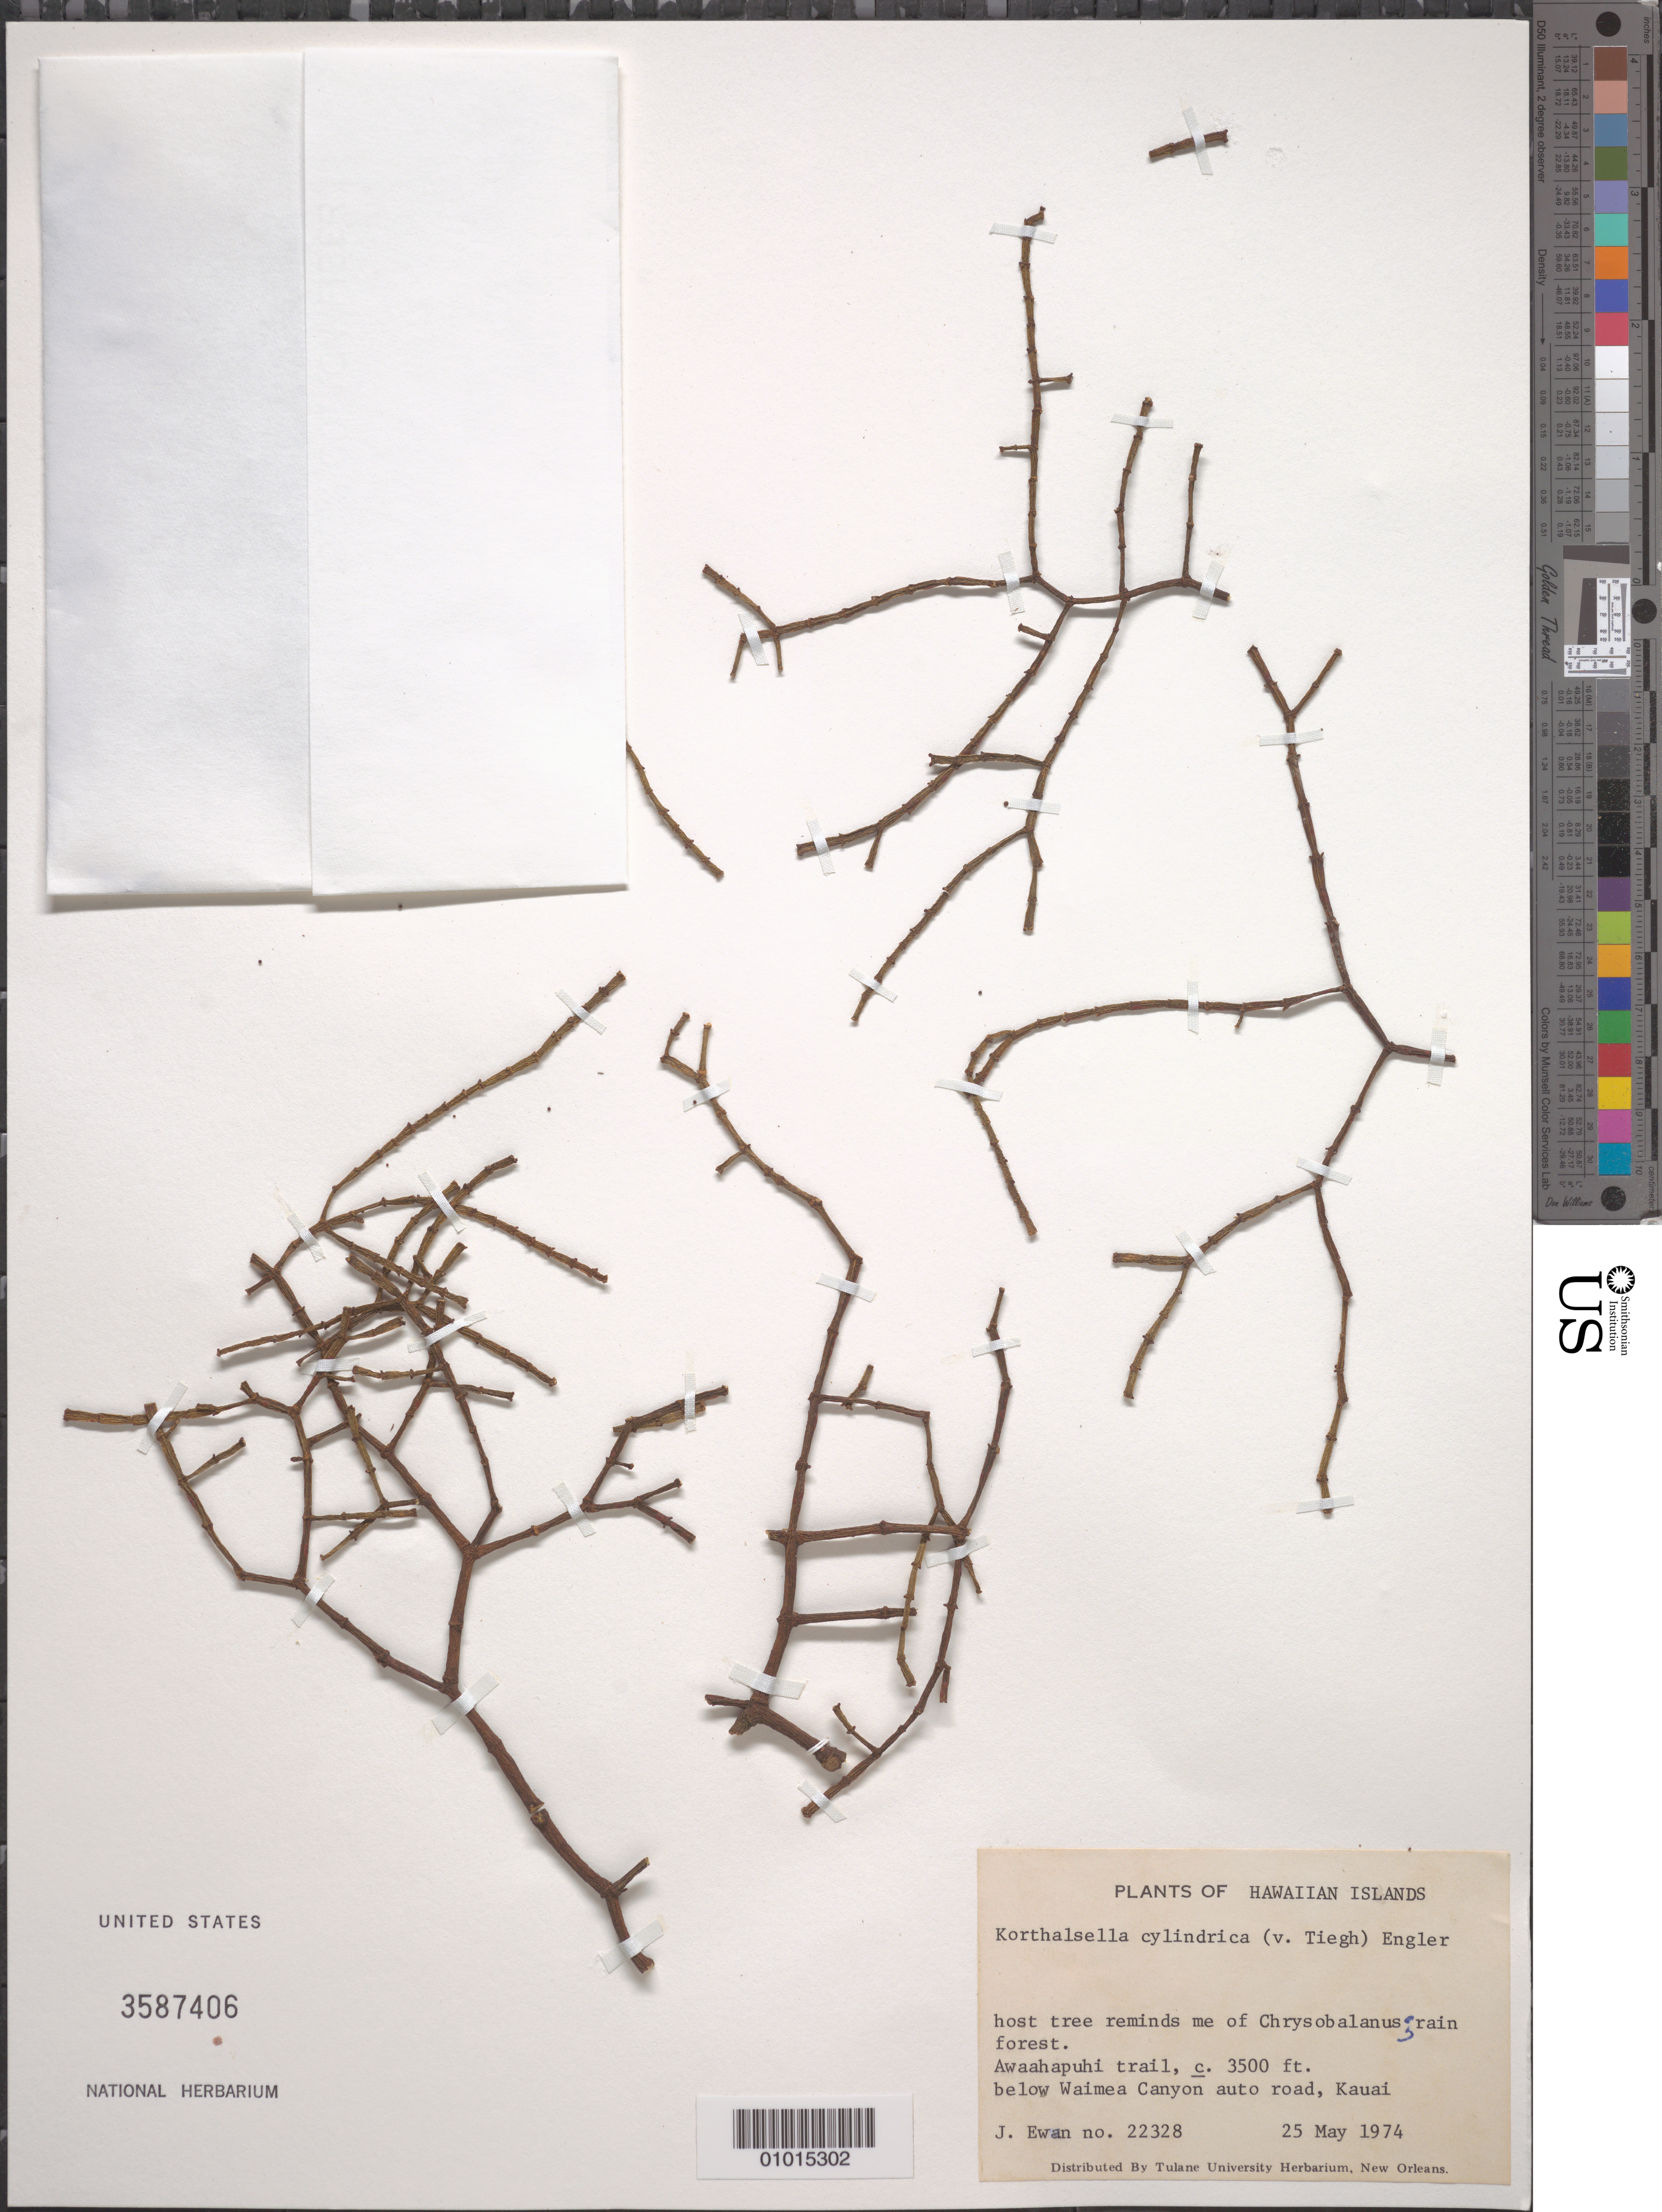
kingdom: Plantae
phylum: Tracheophyta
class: Magnoliopsida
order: Santalales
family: Viscaceae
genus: Korthalsella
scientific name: Korthalsella cylindrica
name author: (Tiegh.) Engl.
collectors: J. A. Ewan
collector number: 22328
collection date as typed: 25 May 1974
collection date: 1974-05-25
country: United States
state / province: Hawaii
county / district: Kaui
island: Kaua'i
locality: Awaahapuhi trail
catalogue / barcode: US 3587406